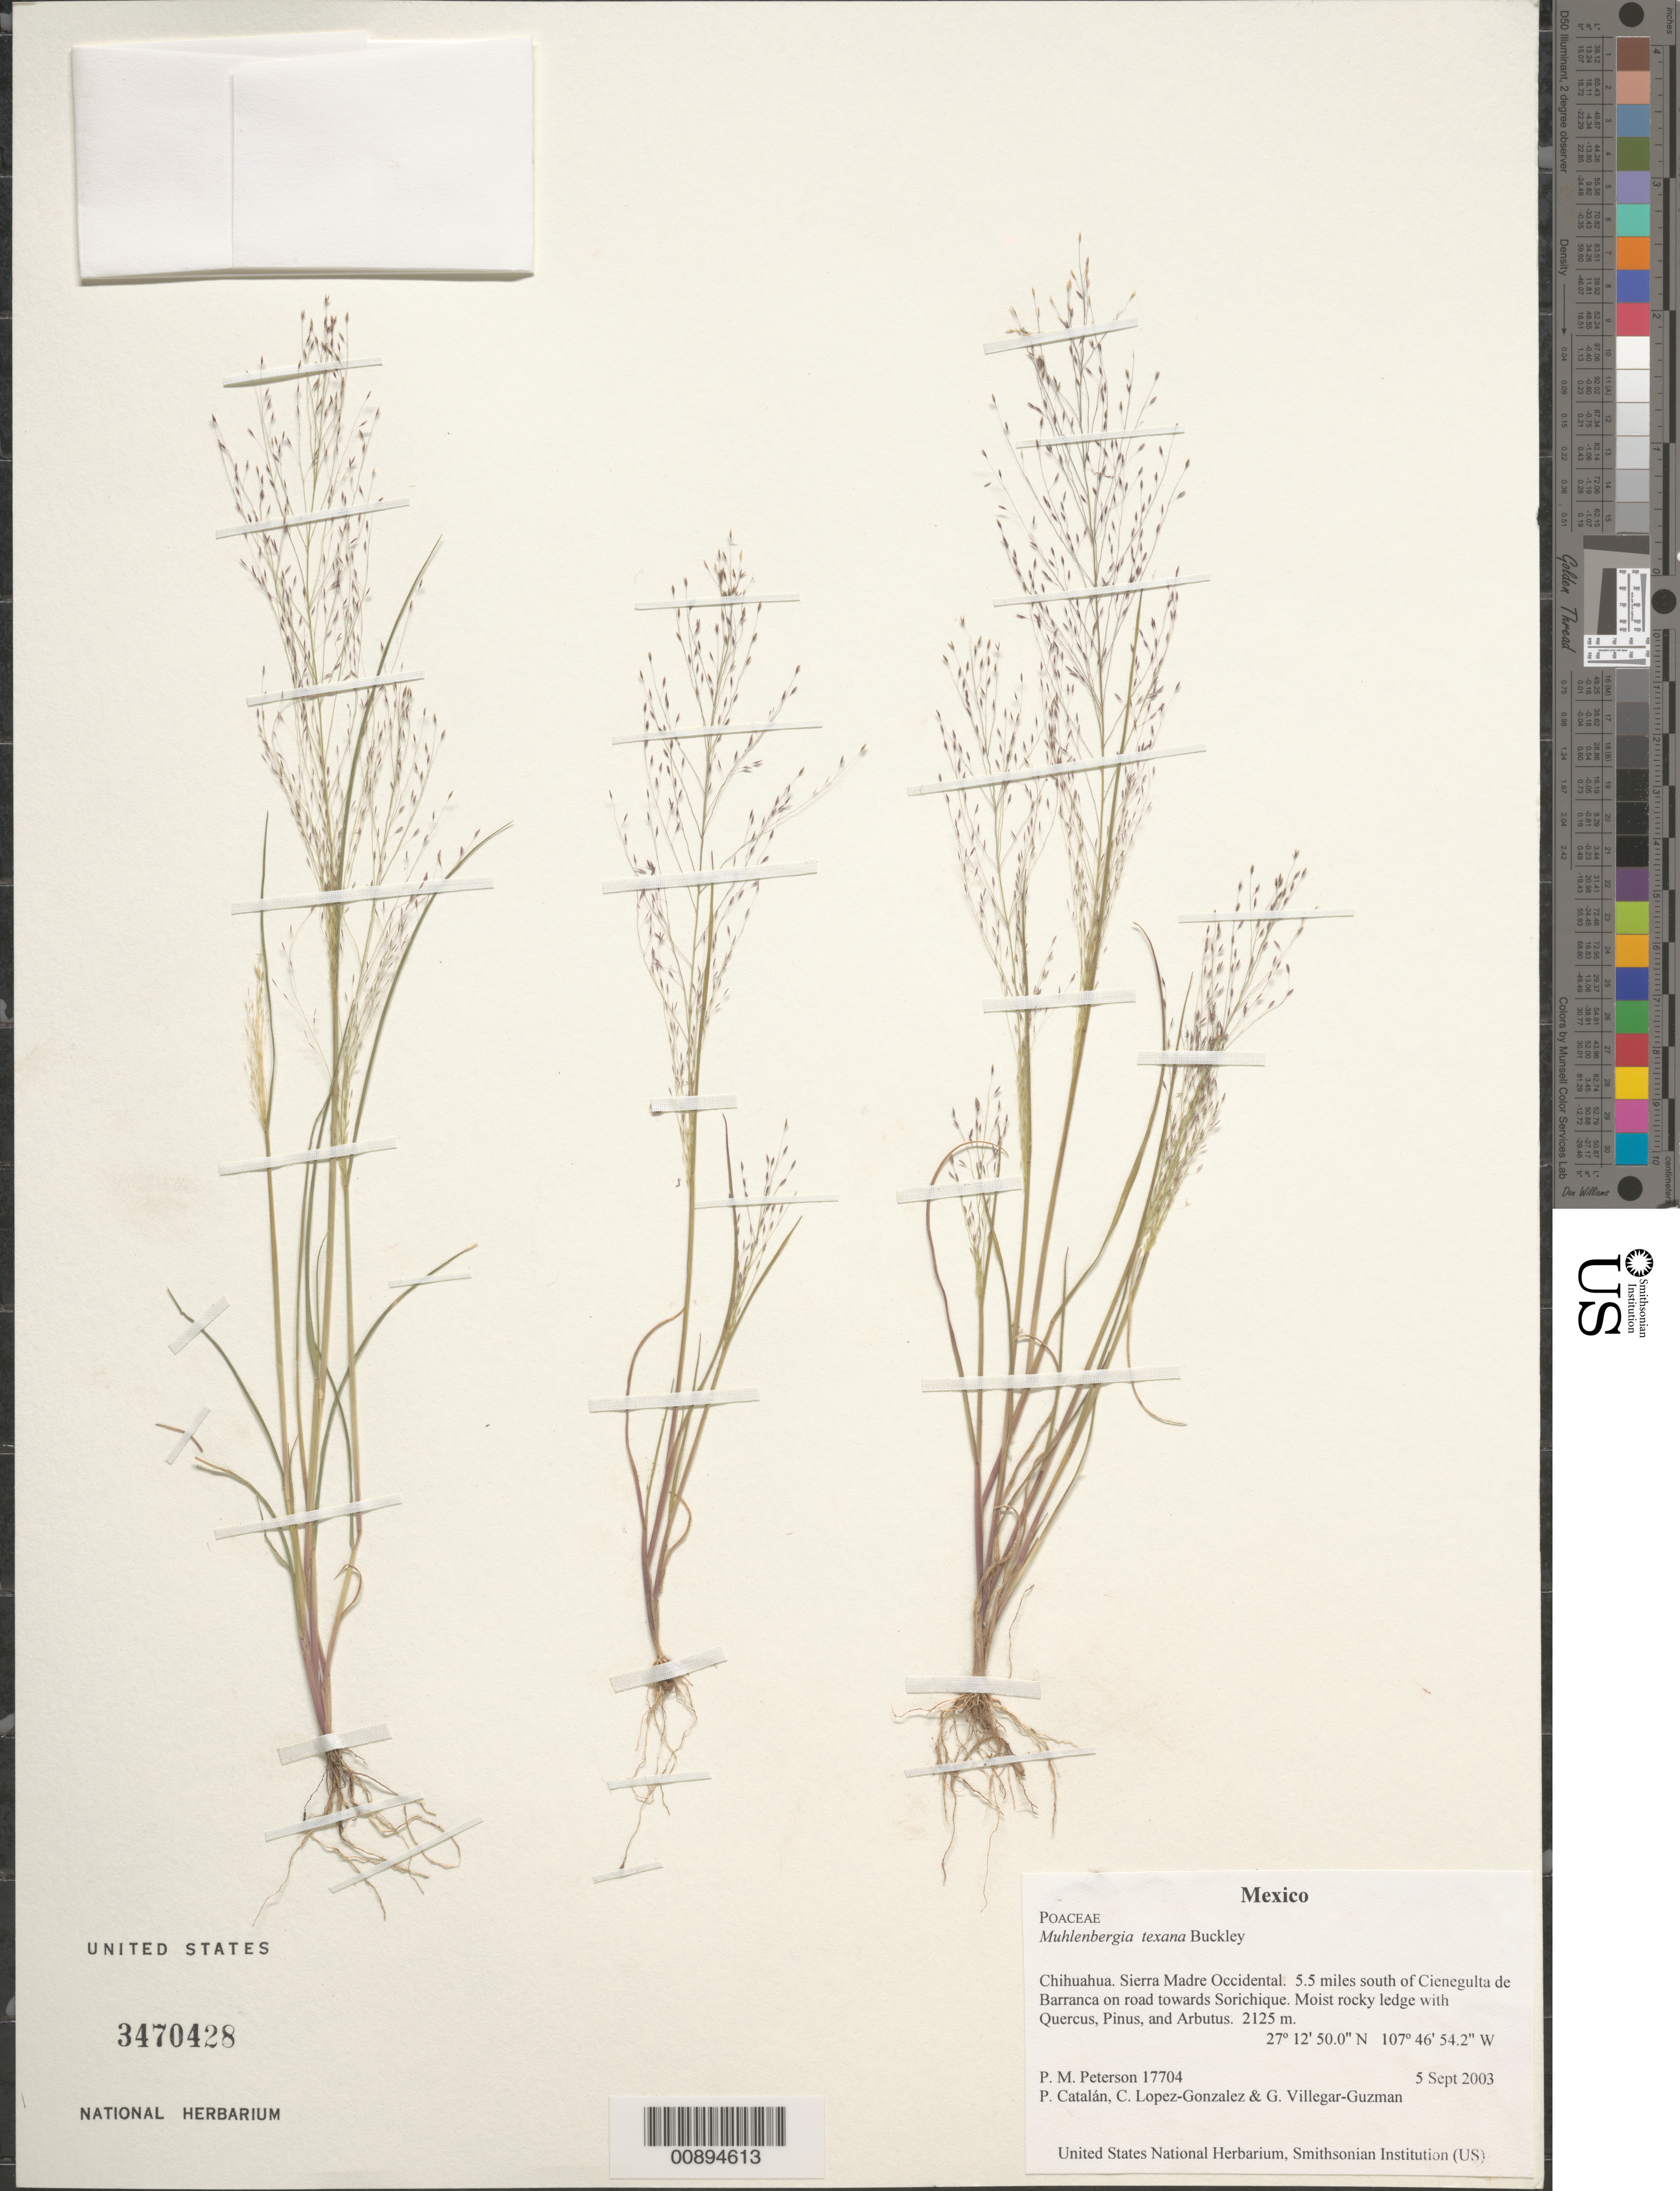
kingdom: Plantae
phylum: Tracheophyta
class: Liliopsida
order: Poales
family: Poaceae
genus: Muhlenbergia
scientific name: Muhlenbergia texana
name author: Buckley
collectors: P. M. Peterson, P. Catalán, C. Lopez-Gonzalez & G. Villegar-Guzman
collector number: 17704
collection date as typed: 05 Sep 2003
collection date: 2003-09-05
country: Mexico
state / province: Chihuahua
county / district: Sierra Madre Occidental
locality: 5.5 miles south of Cienegulta de Barranca on road towards Sorichique. Moist rocky ledge with Quercus, Pinus, and Arbutus.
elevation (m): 2125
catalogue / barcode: US 3470428